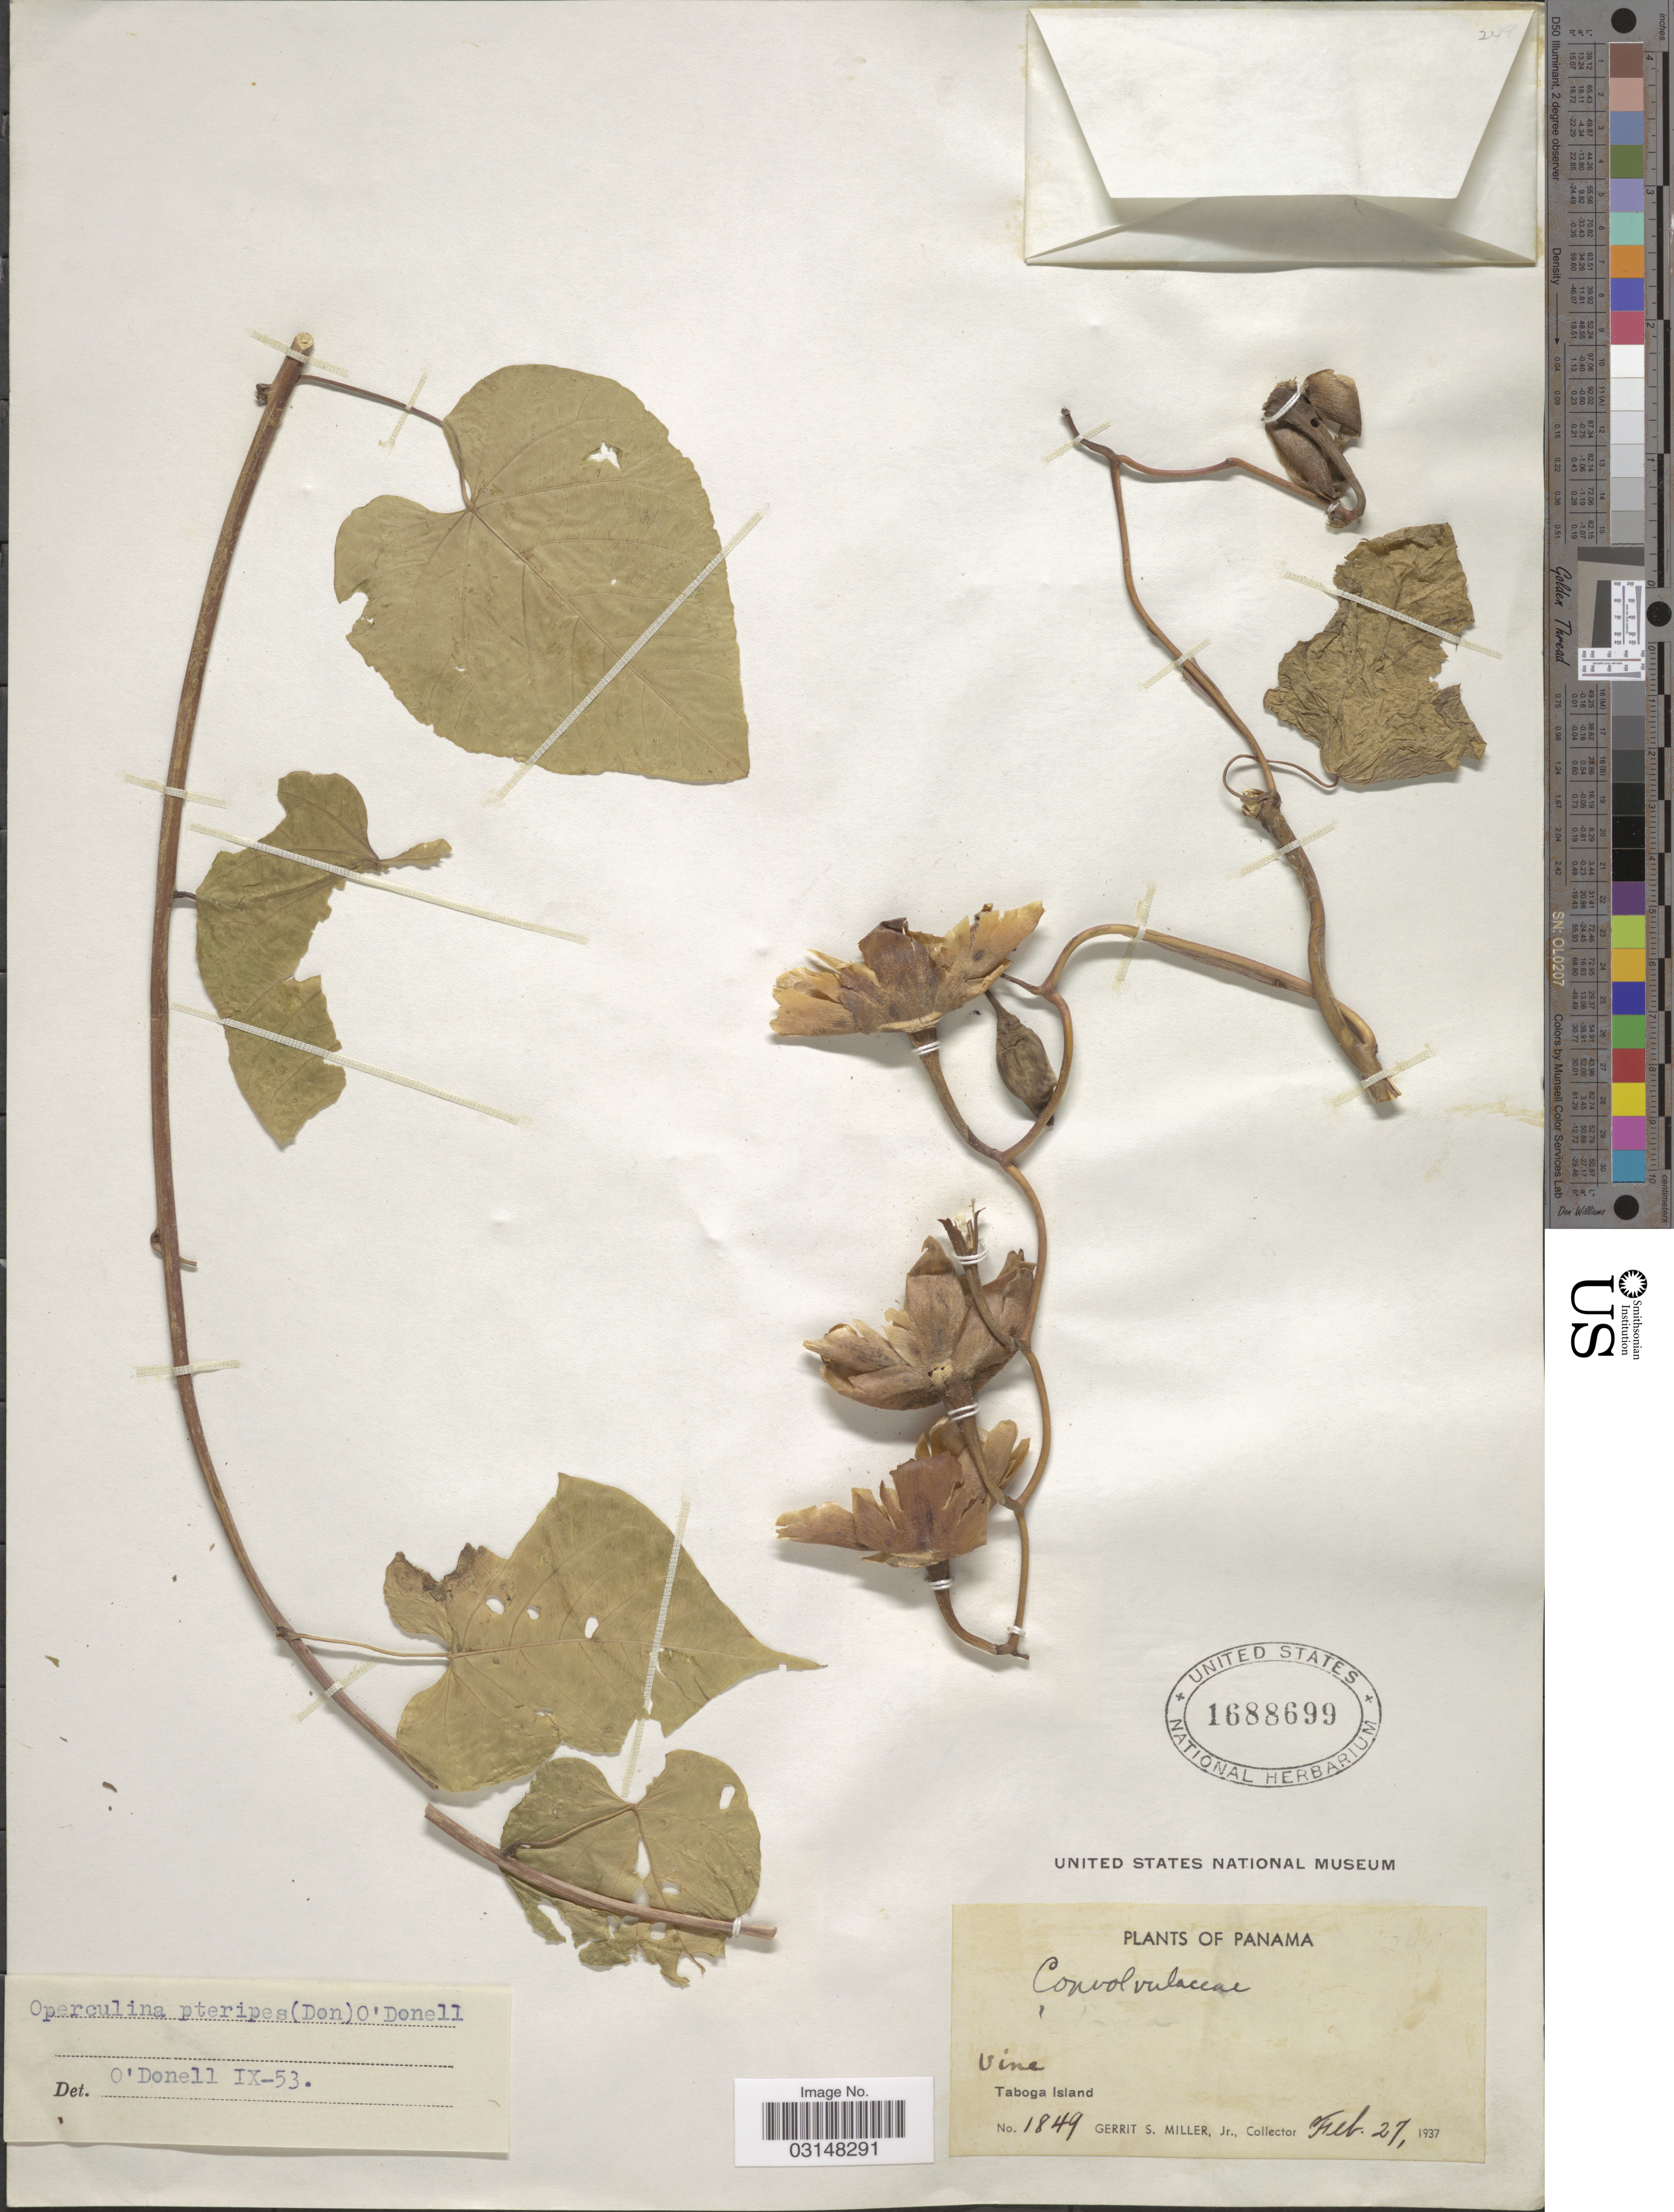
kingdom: Plantae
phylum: Tracheophyta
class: Magnoliopsida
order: Solanales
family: Convolvulaceae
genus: Operculina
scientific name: Operculina pteripes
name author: (G. Don) O'Donell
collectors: G. S. Miller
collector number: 1849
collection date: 1937-02-27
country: Panama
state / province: Panamá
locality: Taboga Island.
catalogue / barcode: US 1688699